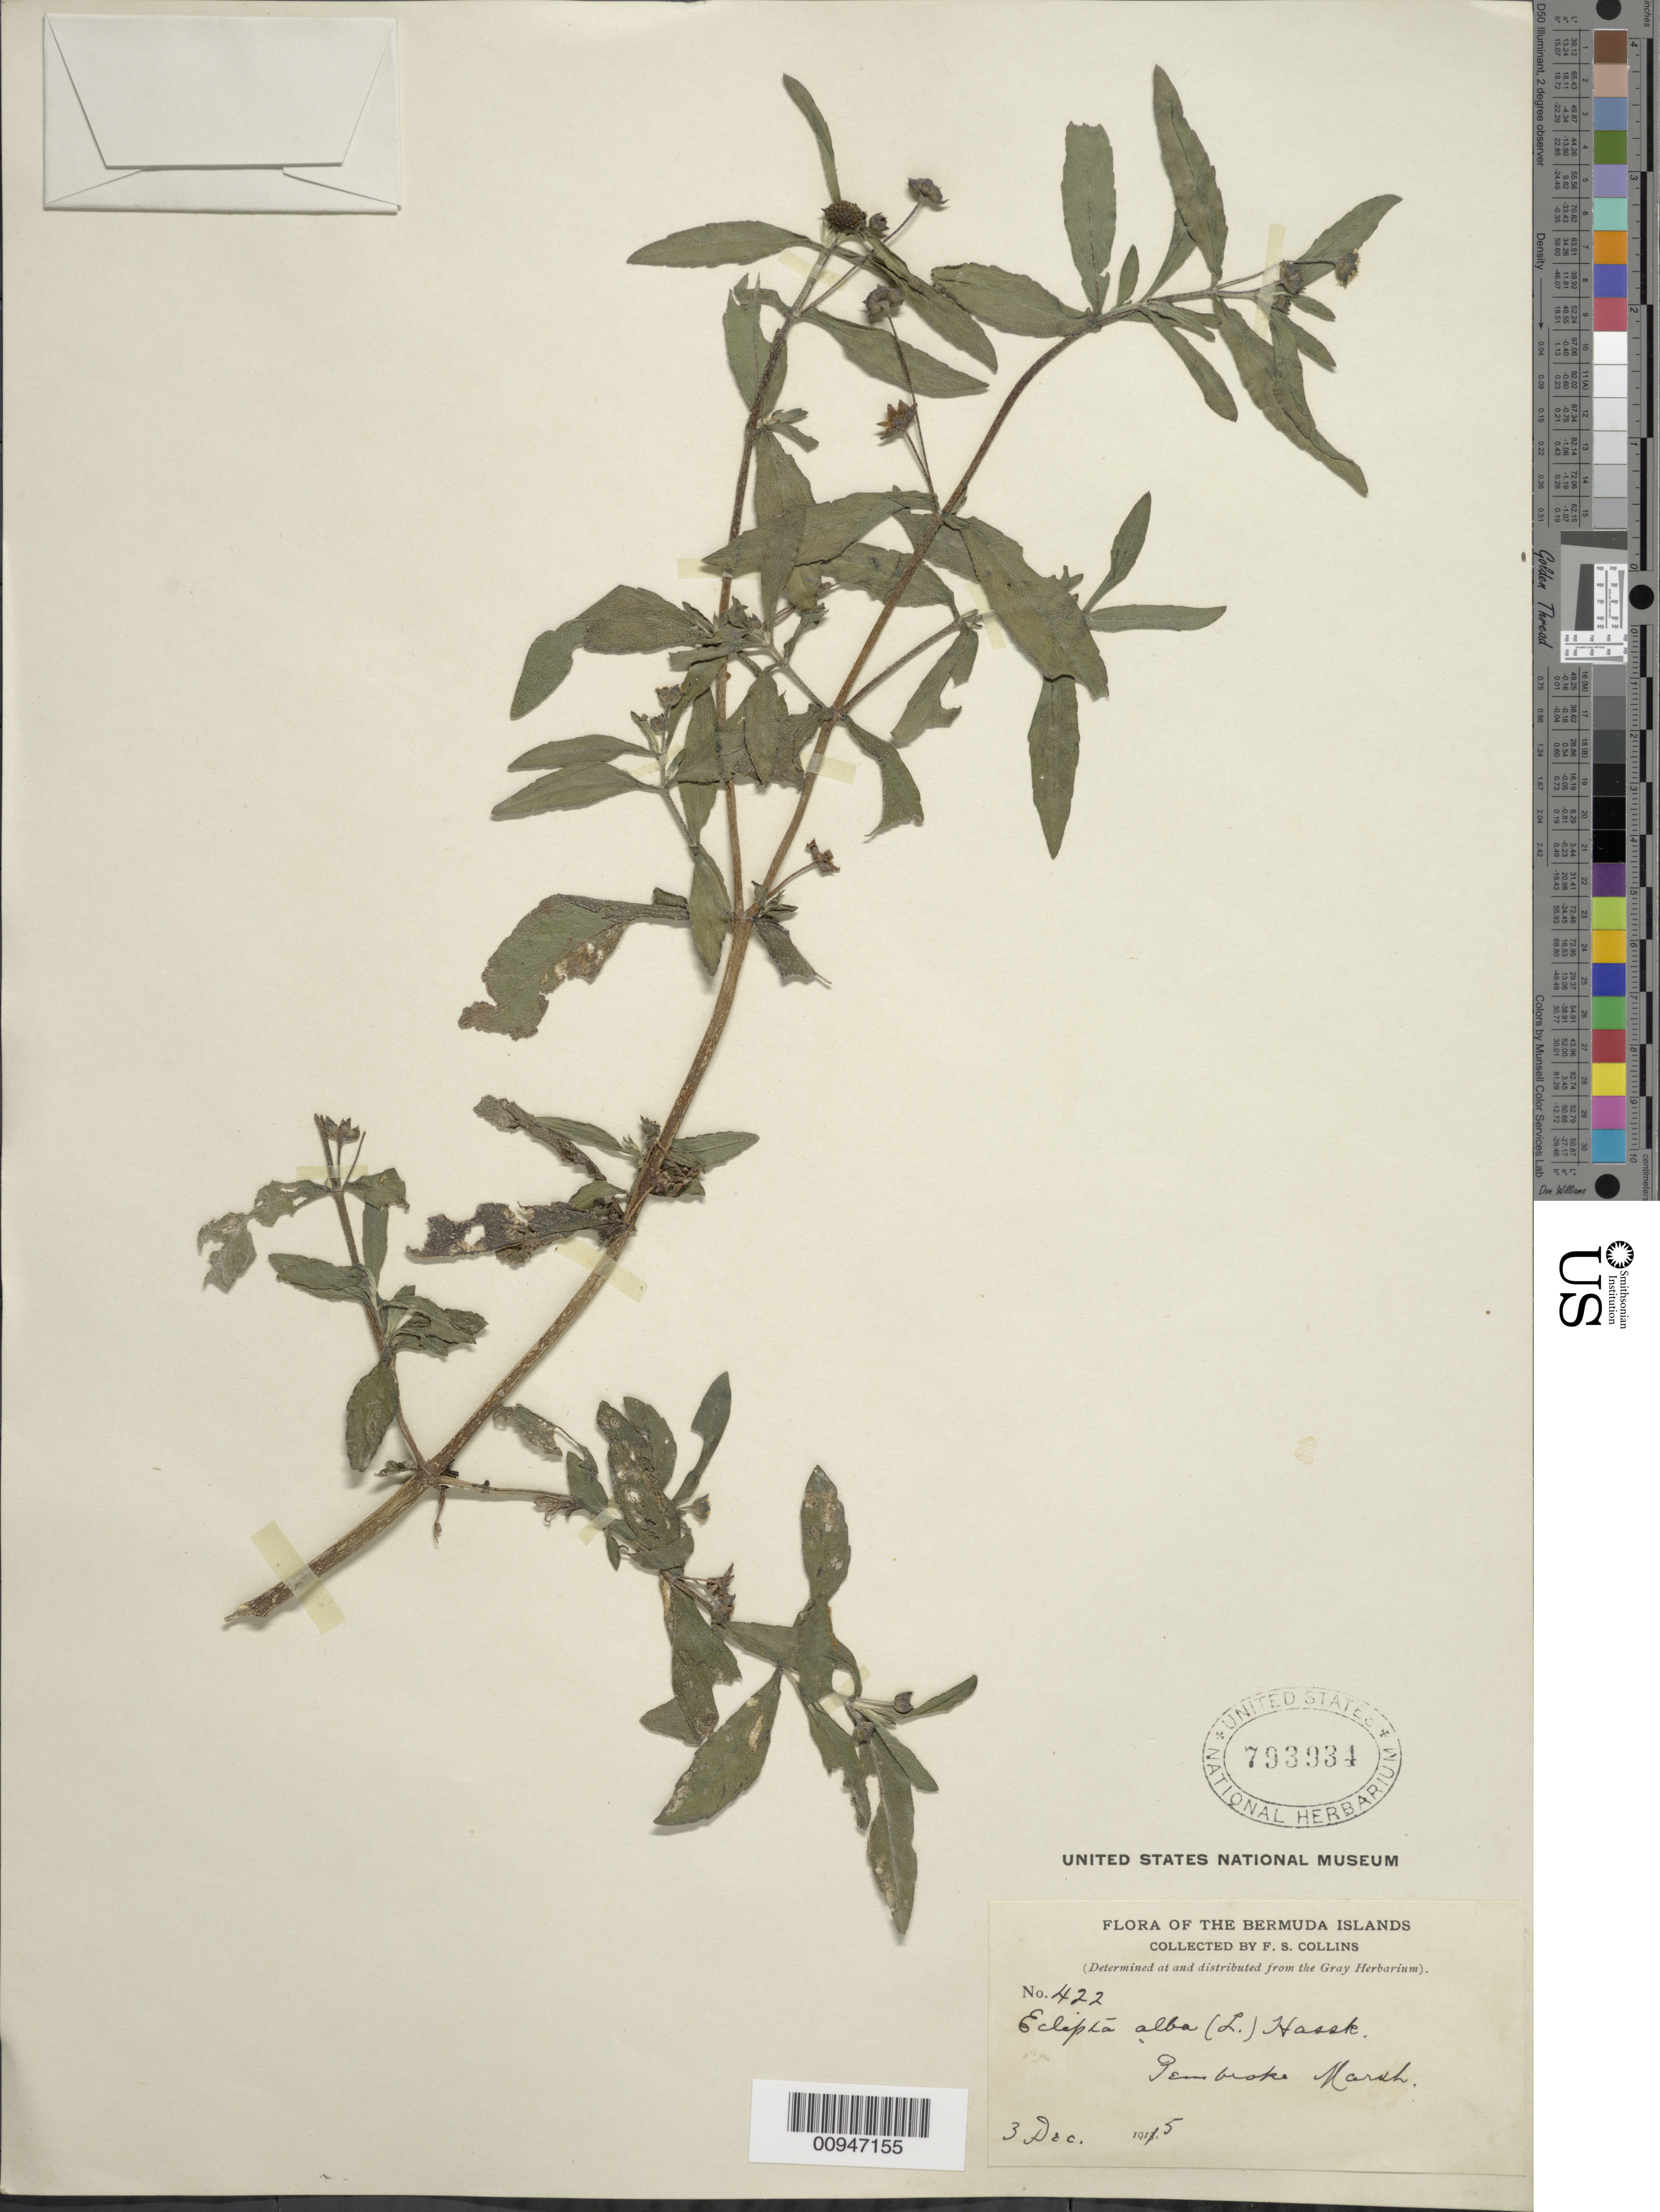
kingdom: Plantae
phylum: Tracheophyta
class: Magnoliopsida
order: Asterales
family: Asteraceae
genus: Eclipta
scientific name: Eclipta alba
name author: (L.) Hassk.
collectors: S. Collins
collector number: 422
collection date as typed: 03 Dec 1915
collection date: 1915-12-03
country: Bermuda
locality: Pembroke Marsh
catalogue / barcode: US 793934